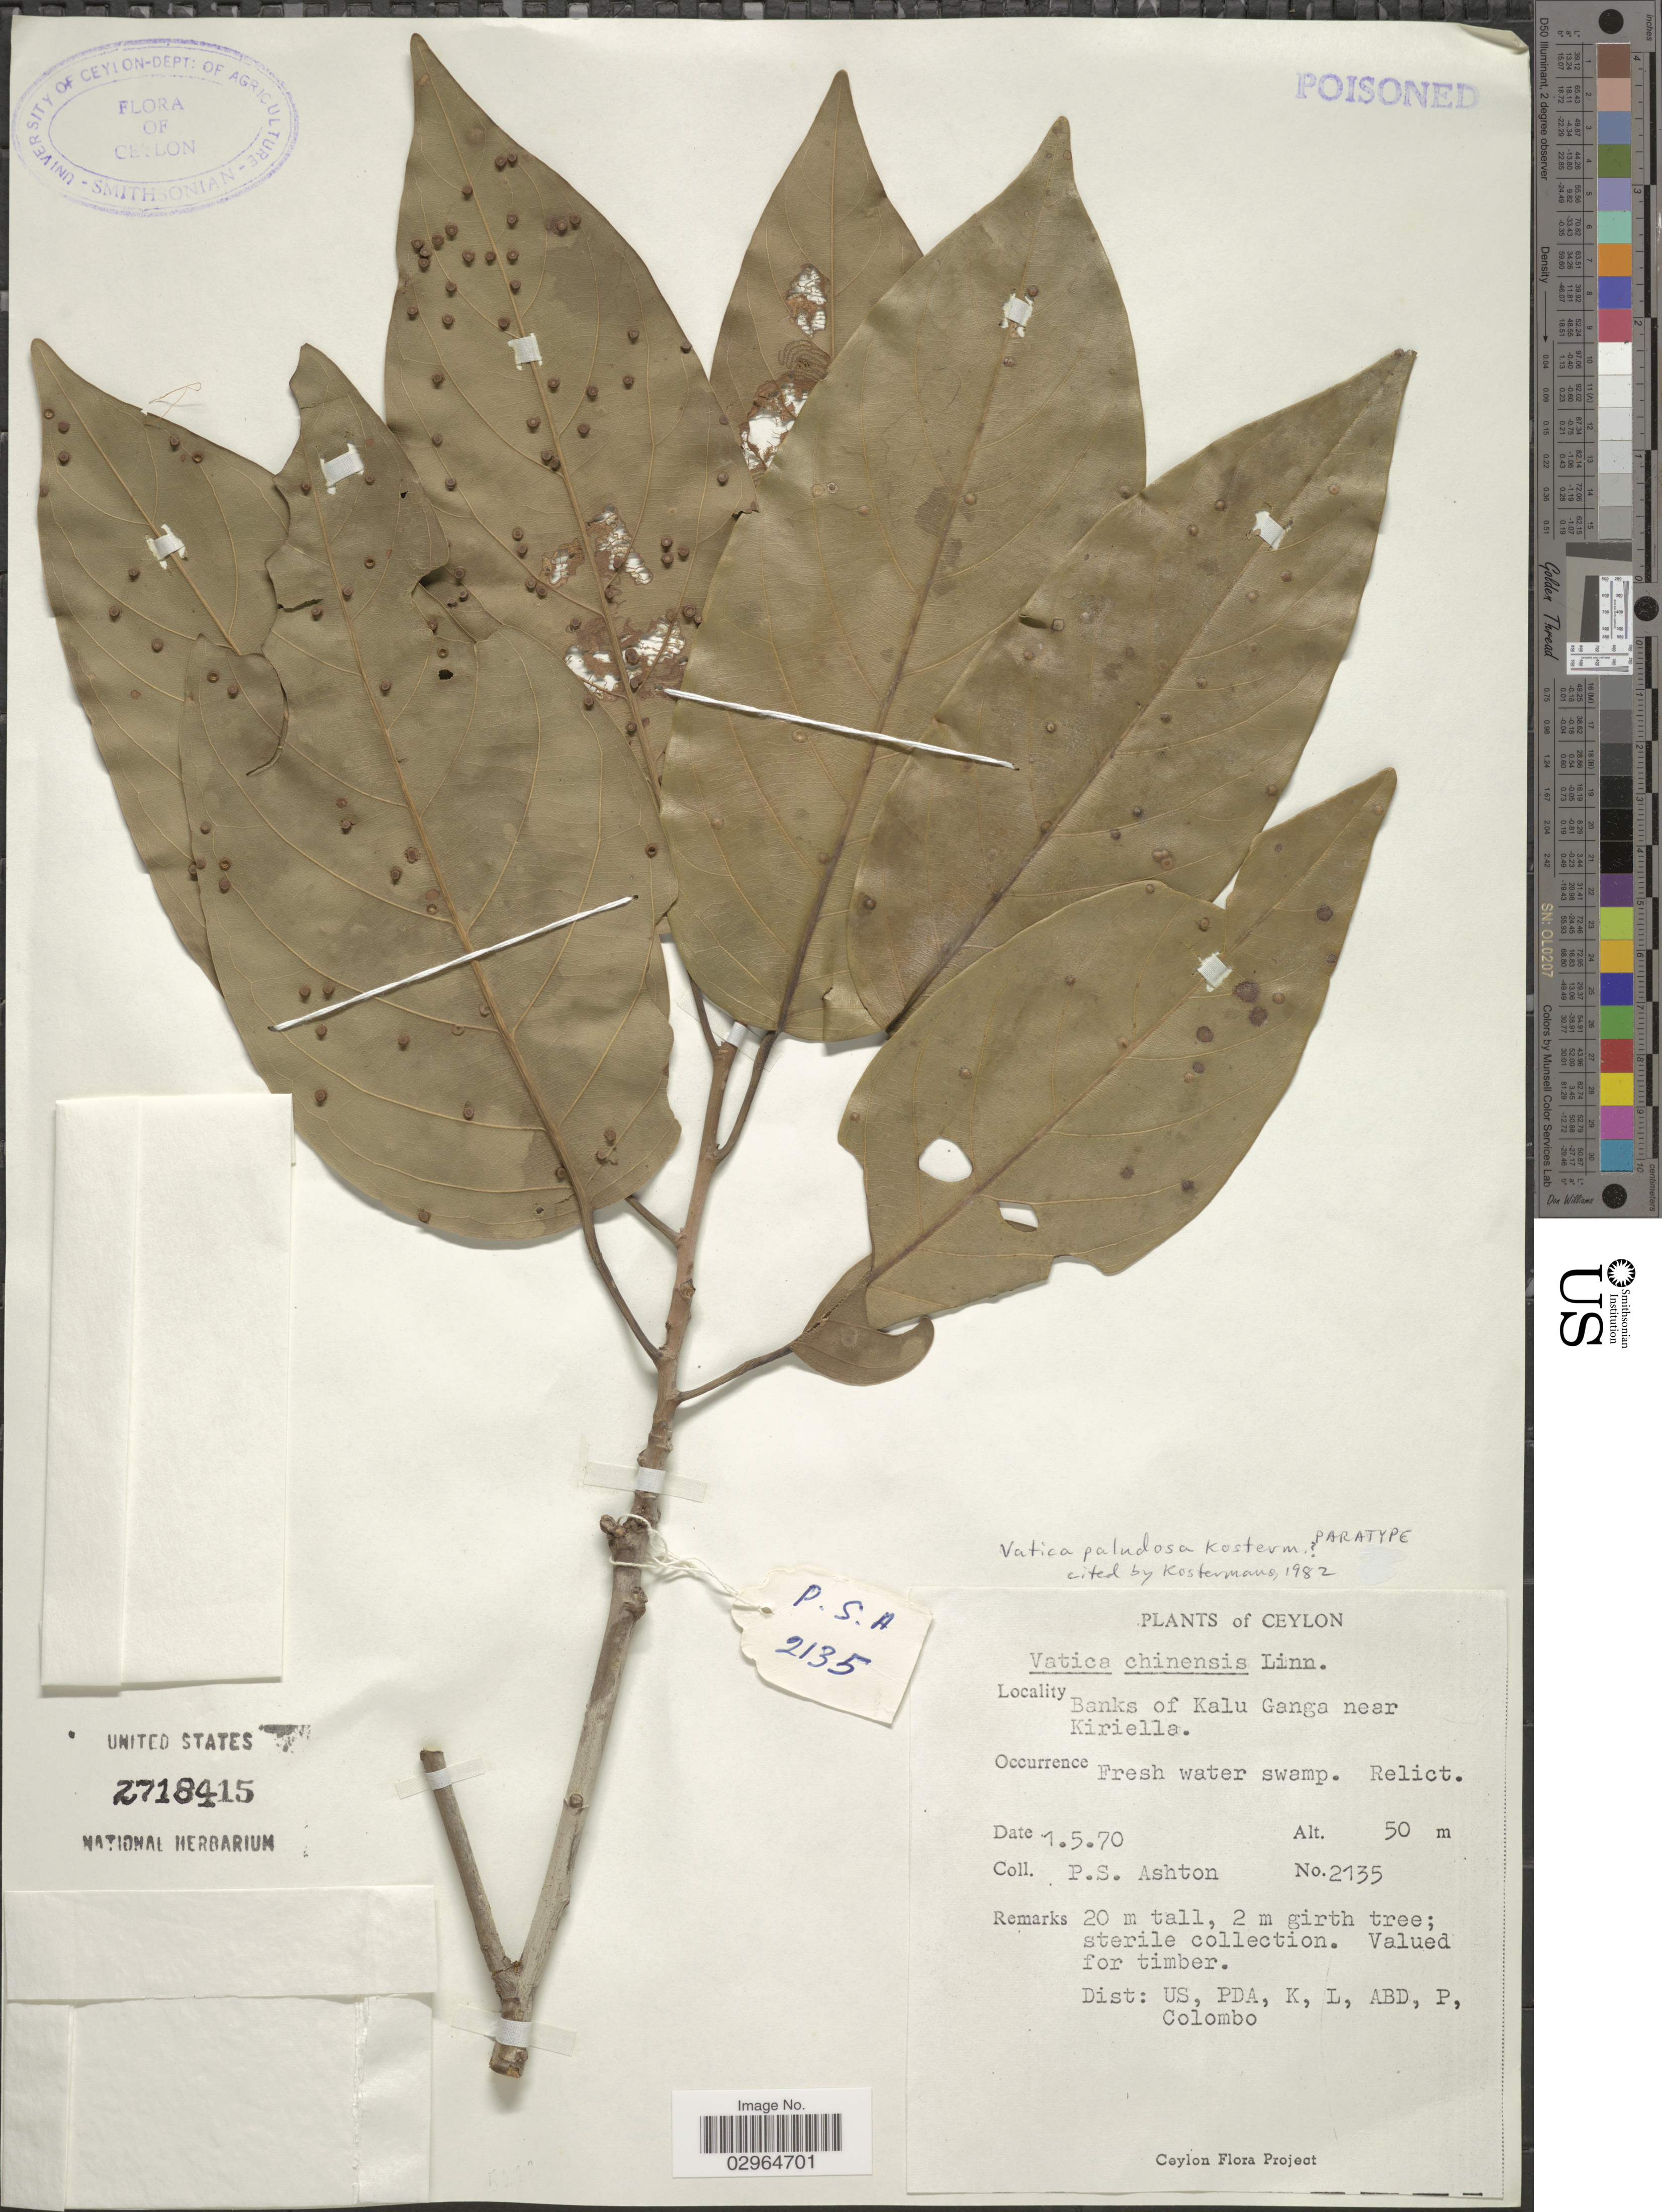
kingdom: Plantae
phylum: Tracheophyta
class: Magnoliopsida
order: Malvales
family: Dipterocarpaceae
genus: Vatica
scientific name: Vatica paludosa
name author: Kosterm.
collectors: P. S. Ashton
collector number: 2135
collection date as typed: Transcribed d/m/y: 1/5/70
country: Sri Lanka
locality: Banks of Kalu Ganga near Kiriella. Ceylon.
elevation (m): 50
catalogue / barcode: US 2718415